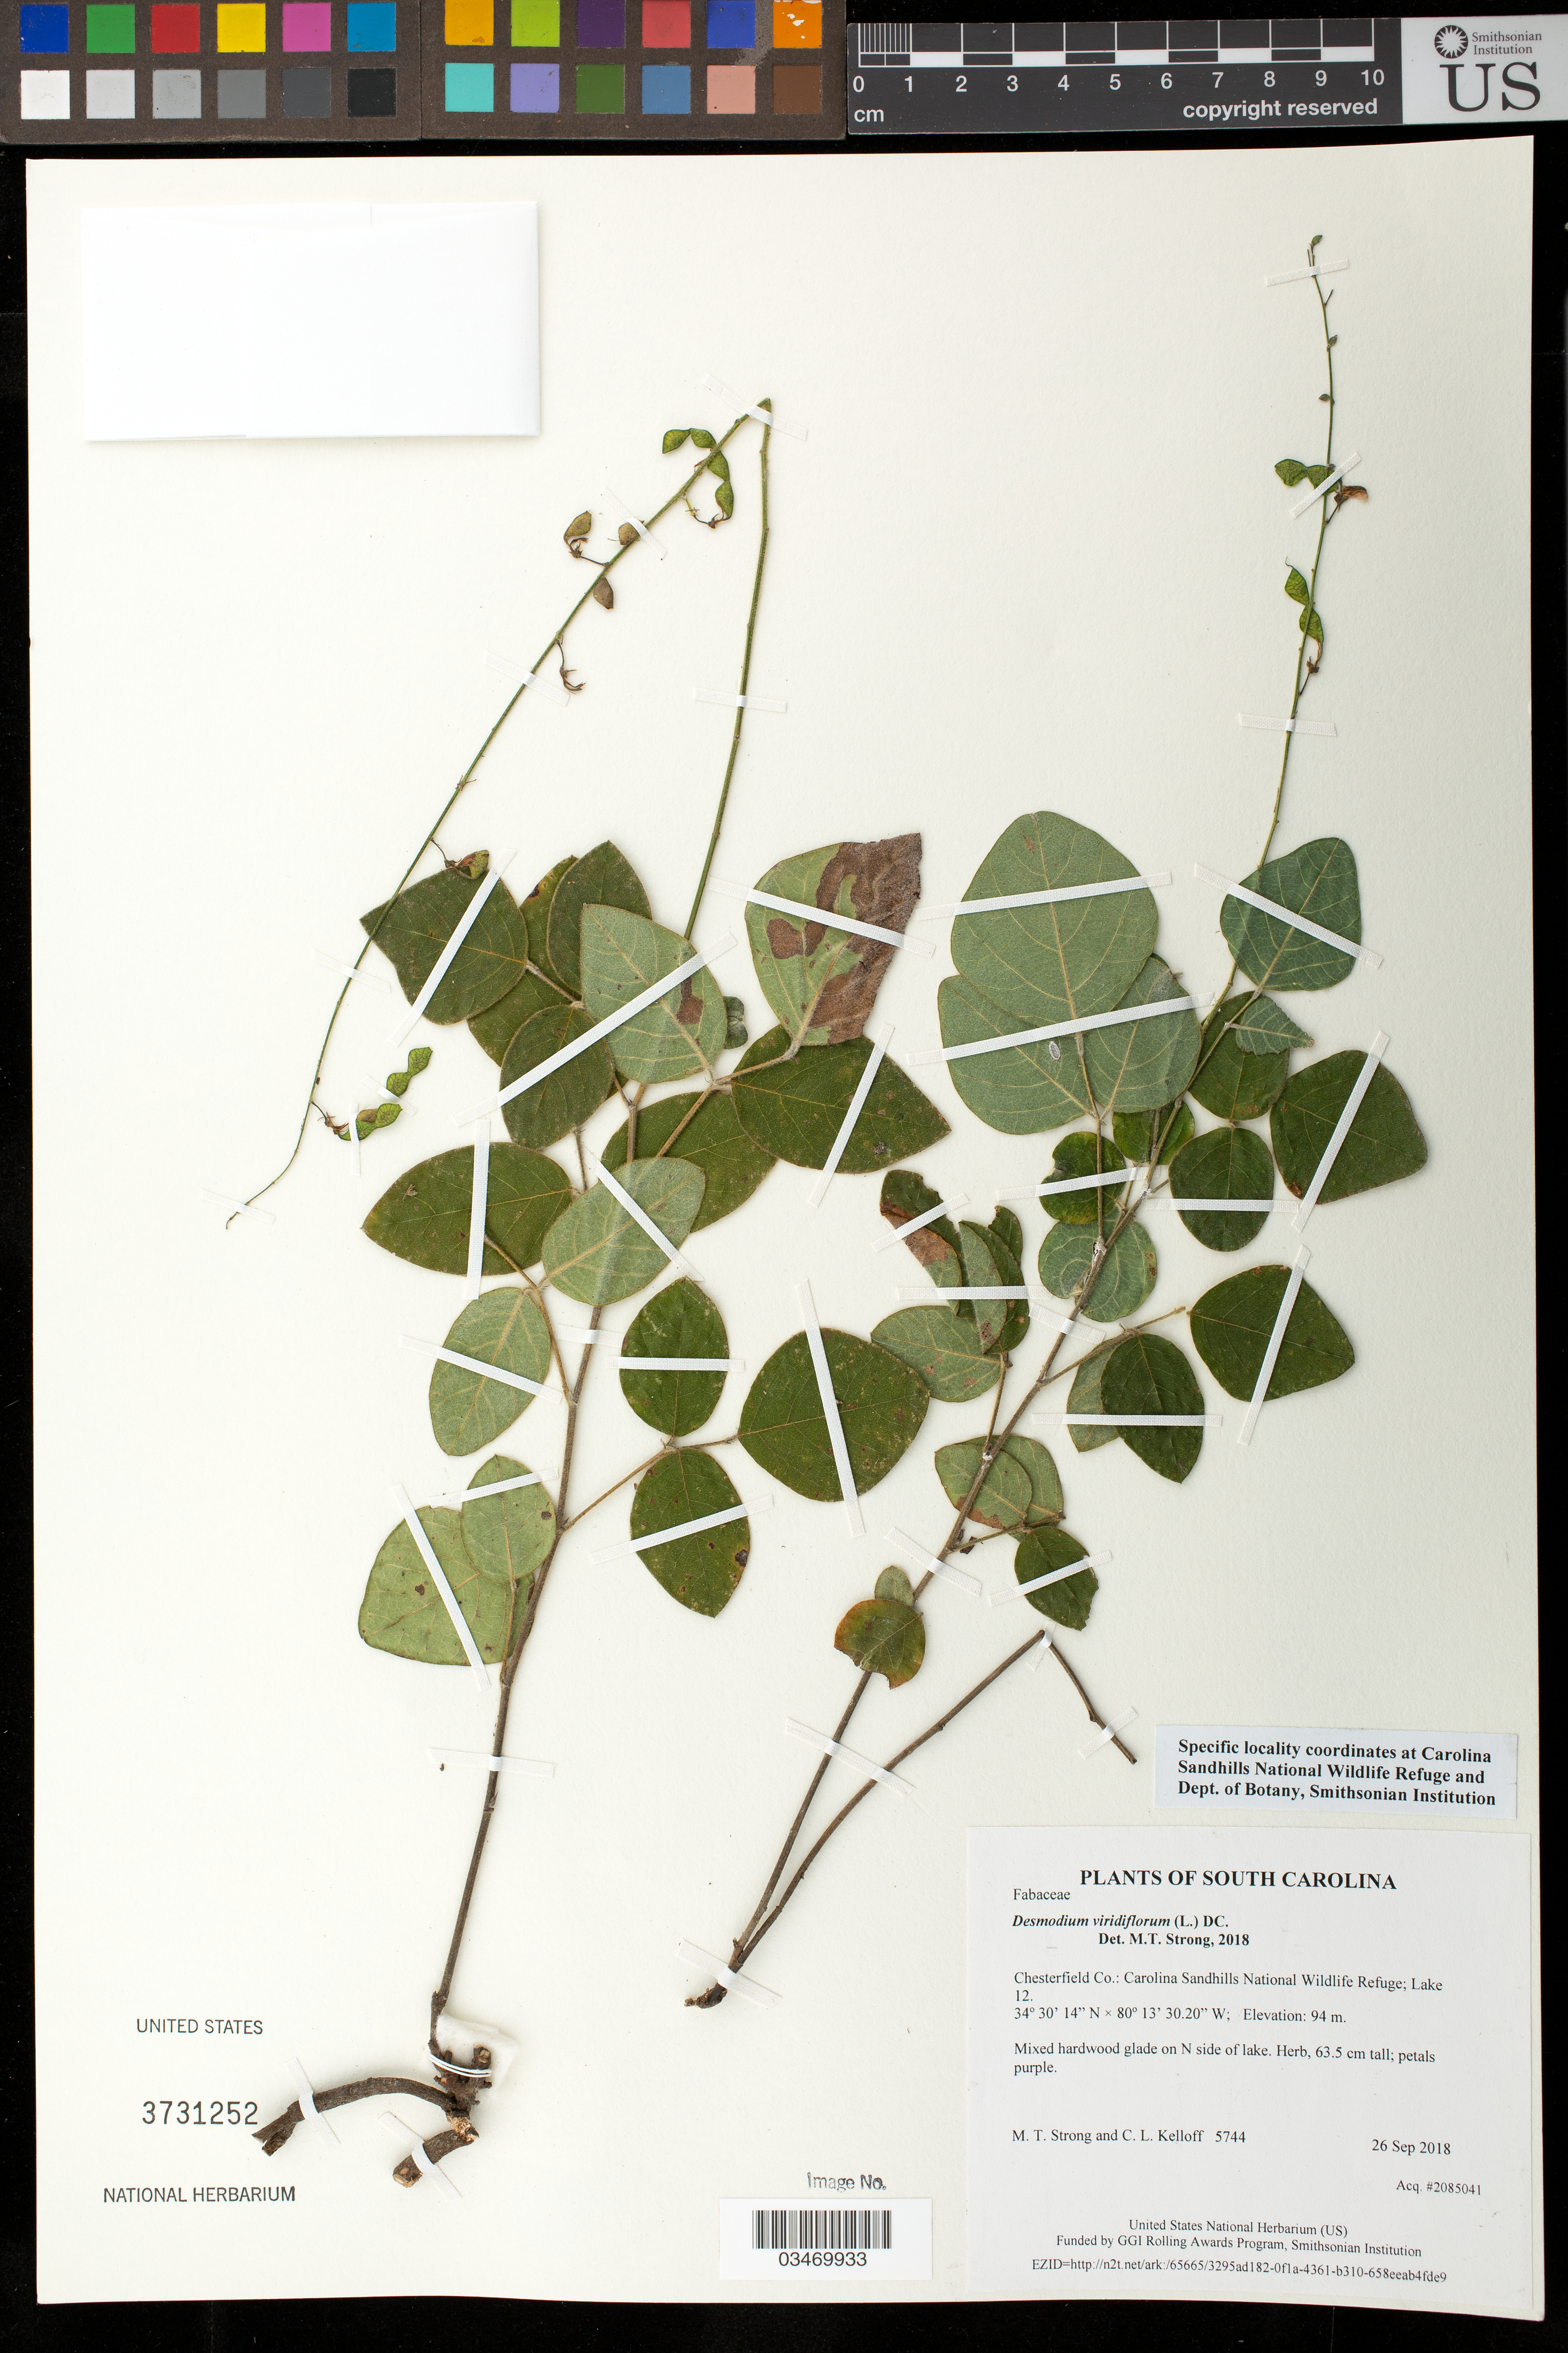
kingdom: Plantae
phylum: Tracheophyta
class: Magnoliopsida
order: Fabales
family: Fabaceae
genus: Desmodium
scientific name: Desmodium viridiflorum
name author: (L.) DC.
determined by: Strong, M. T., (US), Smithsonian Institution - National Museum of Natural History (UNITED STATES)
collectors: M. T. Strong & C. L. Kelloff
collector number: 5744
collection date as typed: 26 Sep 2018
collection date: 2018-09-26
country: United States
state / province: South Carolina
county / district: Chesterfield Co.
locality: Carolina Sandhills National Wildlife Refuge; Lake 12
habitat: Mixed hardwood glade on N side of lake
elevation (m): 94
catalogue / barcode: US 3731252